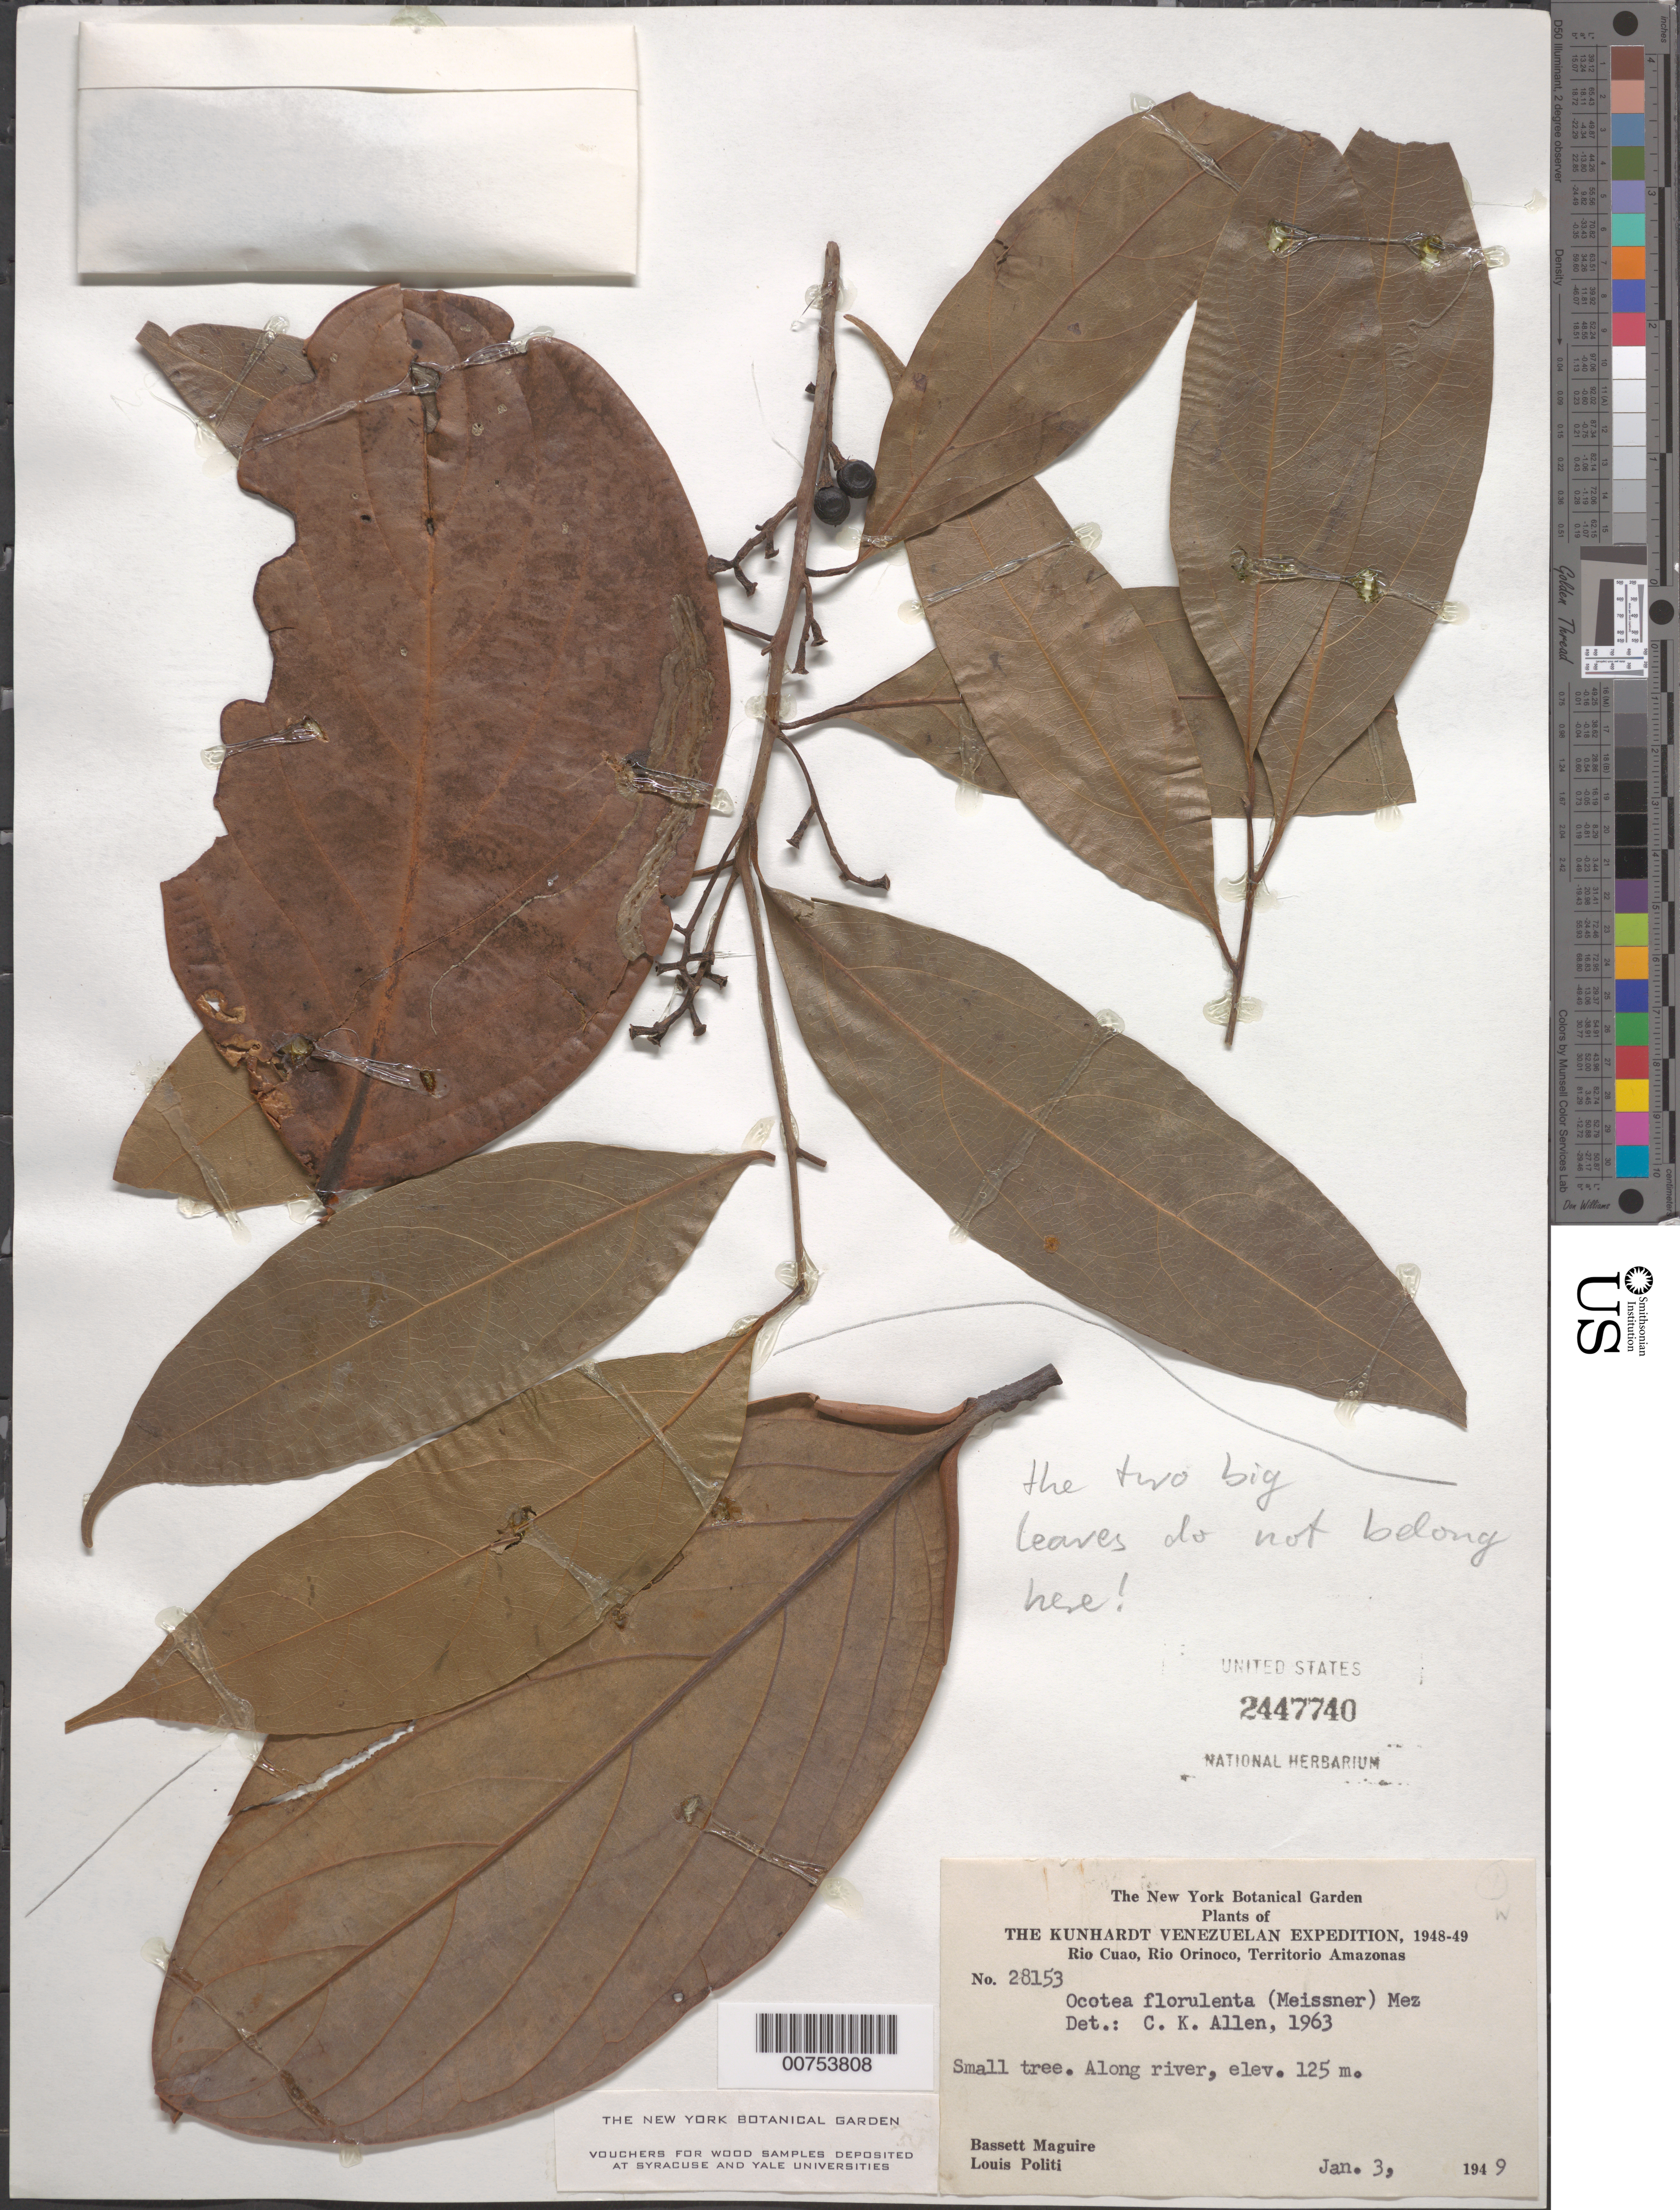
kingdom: Plantae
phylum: Tracheophyta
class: Magnoliopsida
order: Laurales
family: Lauraceae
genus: Ocotea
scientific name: Ocotea florulenta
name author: (Hieron.) Mez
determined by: Allen, C. K.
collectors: B. Maguire & L. Politi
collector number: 28153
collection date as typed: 3-Jan-49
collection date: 1949-01-03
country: Venezuela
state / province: Amazonas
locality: Río Cuao, Río Orinoco, Base Camp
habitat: Along river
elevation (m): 125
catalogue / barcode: US 2447740